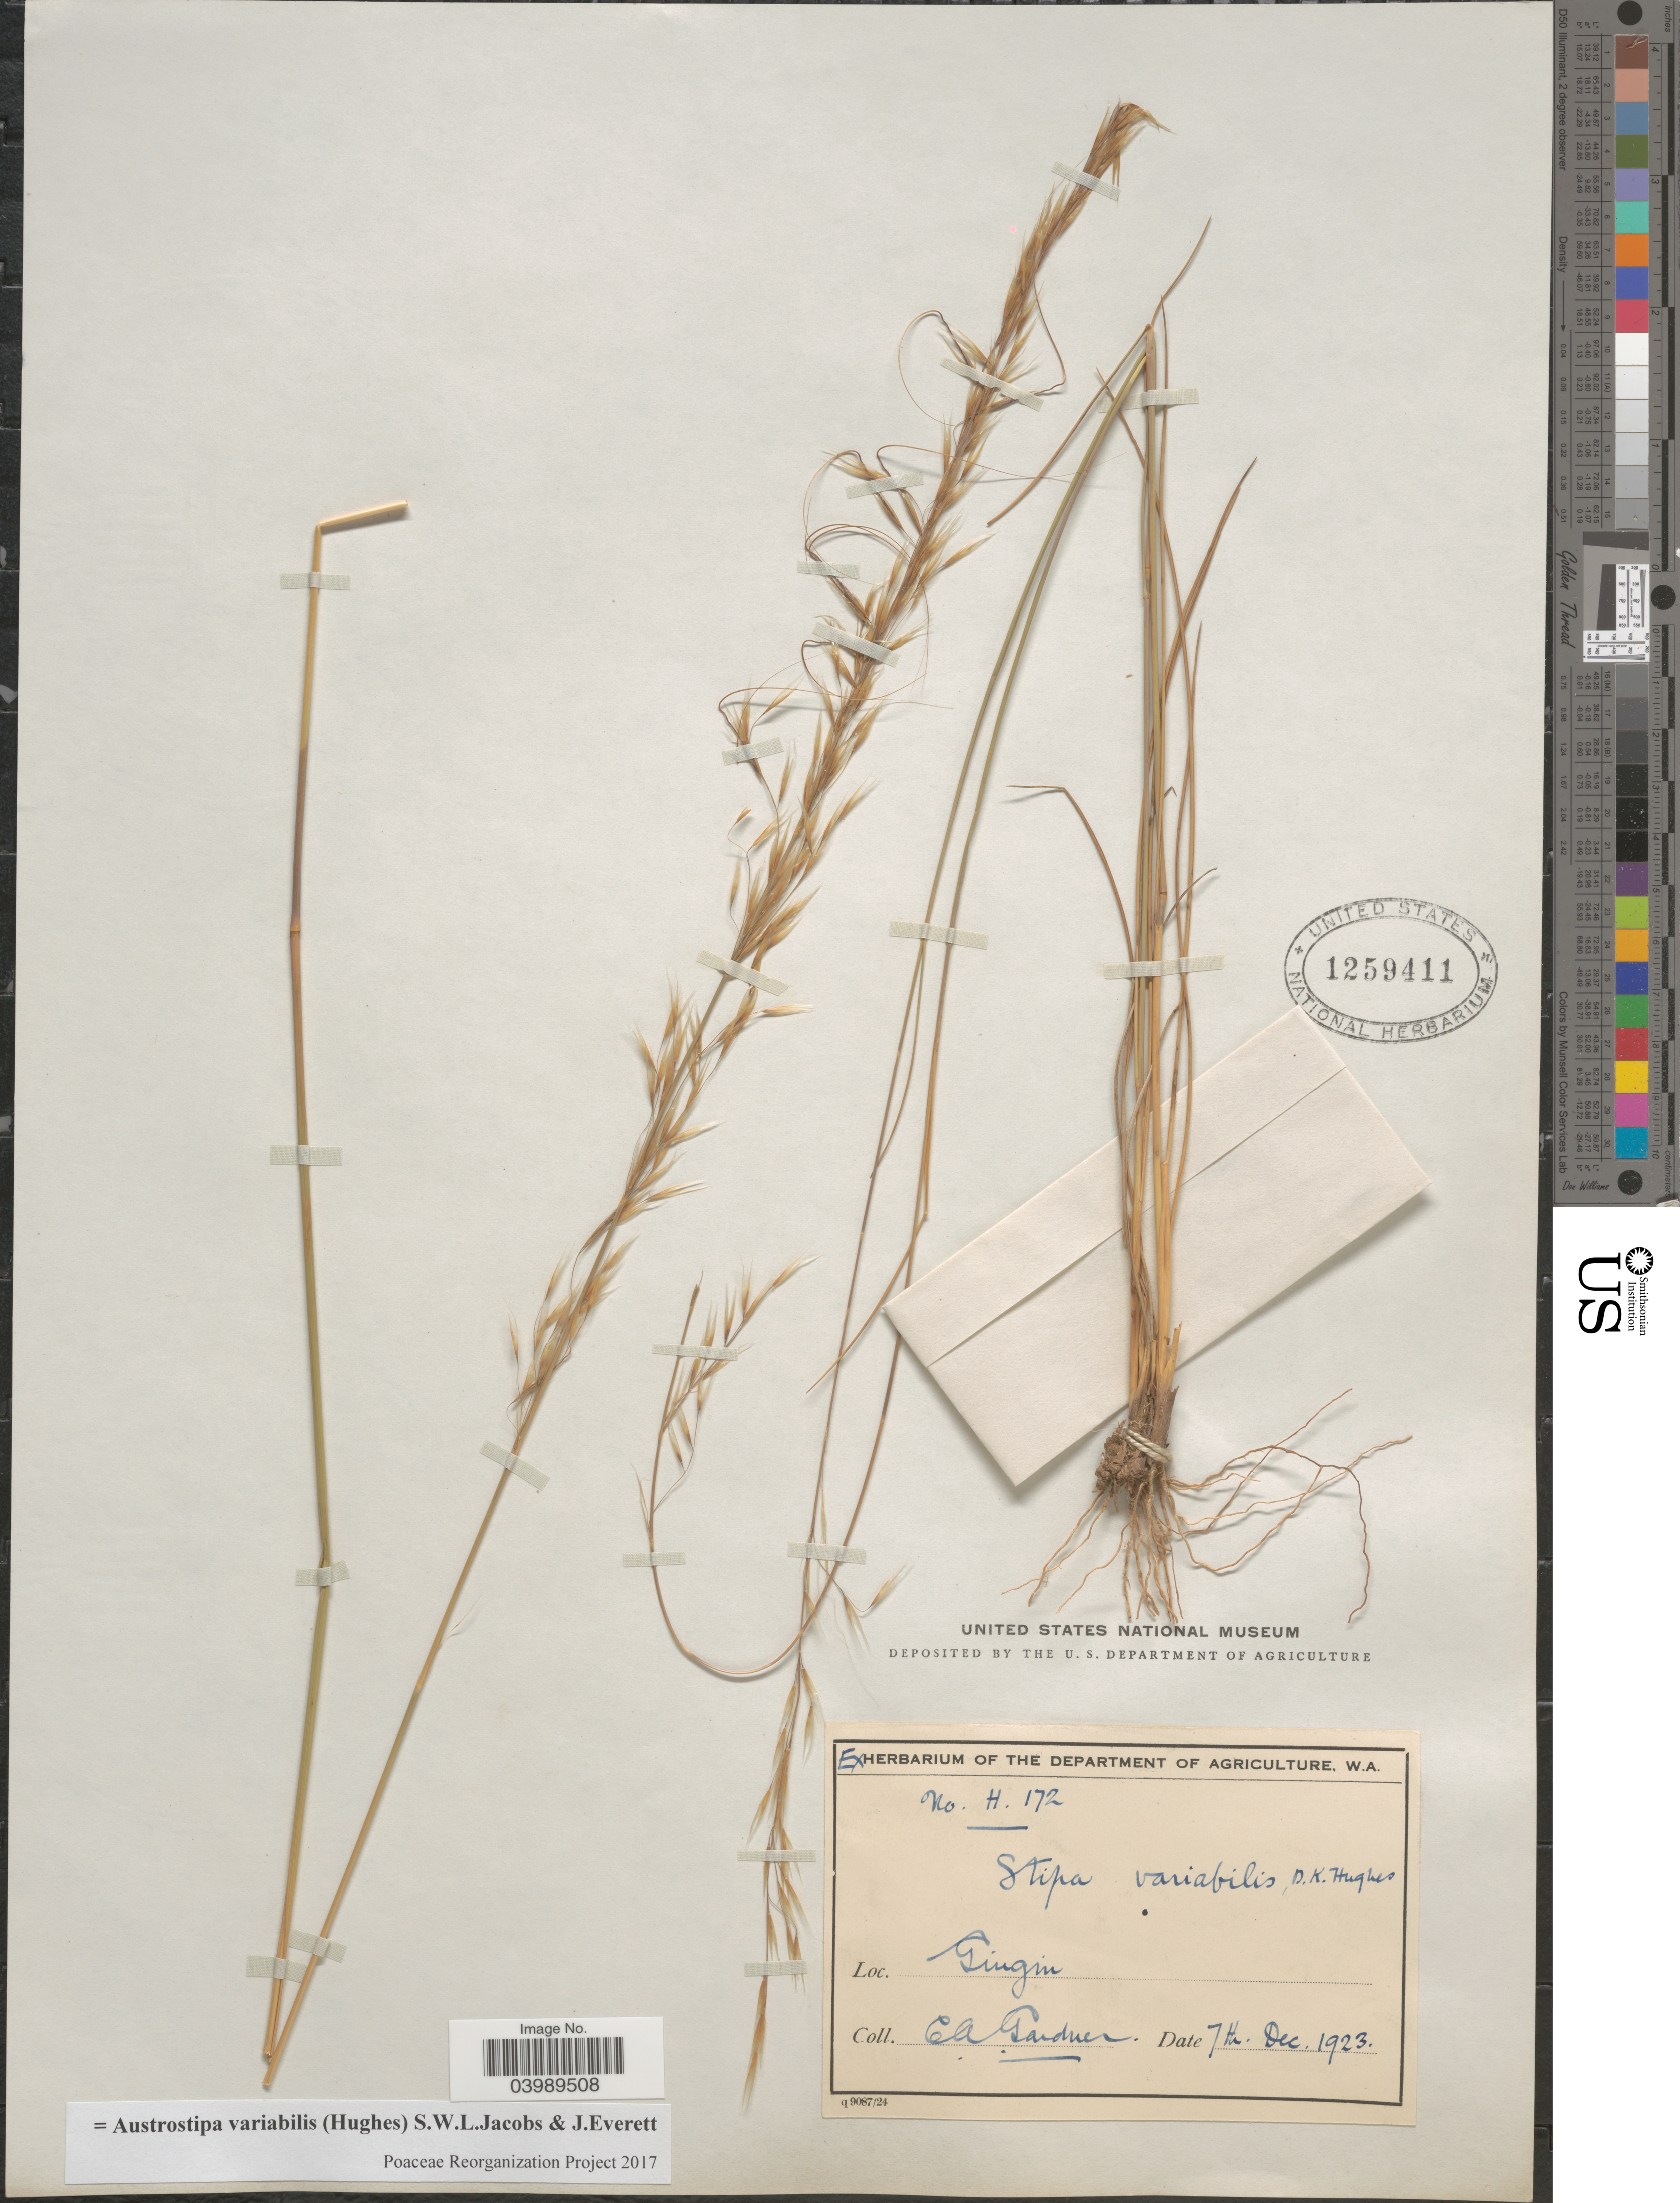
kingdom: Plantae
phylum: Tracheophyta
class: Liliopsida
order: Poales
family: Poaceae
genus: Austrostipa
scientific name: Austrostipa variabilis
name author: (Hughes) S.W.L. Jacobs & J. Everett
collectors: C. A. Gardner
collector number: H172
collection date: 1923-12-07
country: Australia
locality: Gingin.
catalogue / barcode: US 1259411